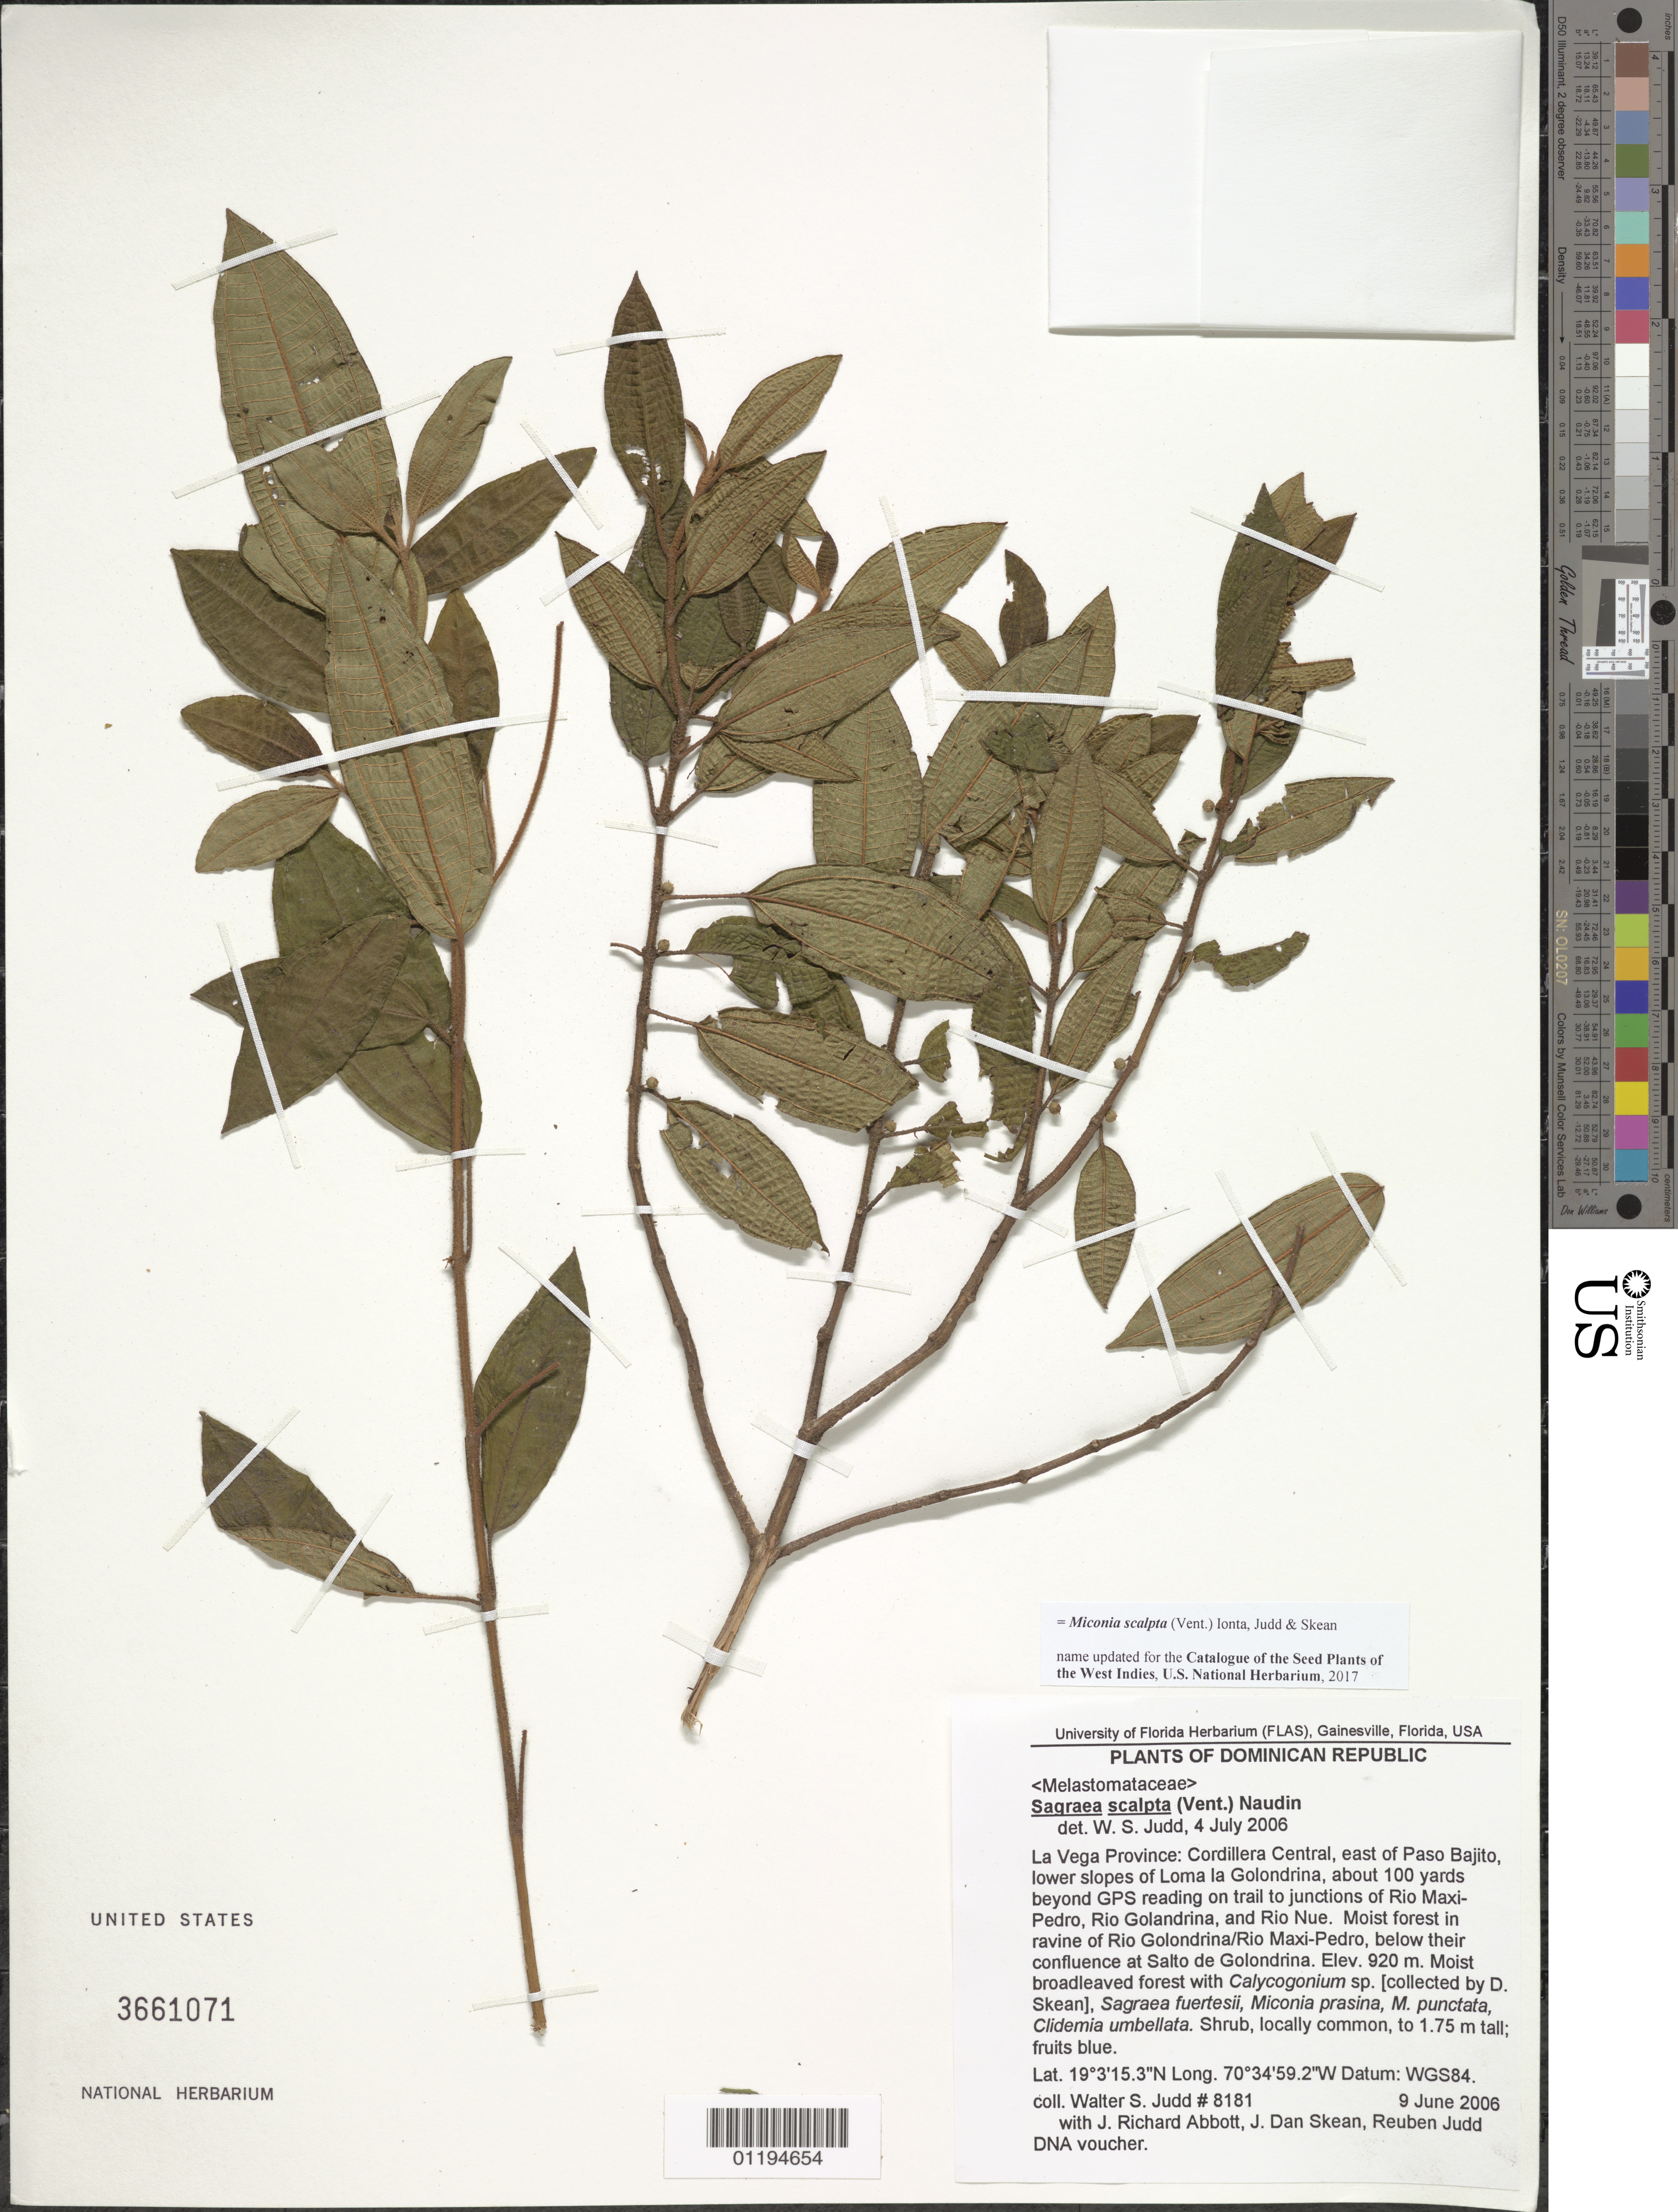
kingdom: Plantae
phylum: Tracheophyta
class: Magnoliopsida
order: Myrtales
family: Melastomataceae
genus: Miconia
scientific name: Miconia scalpta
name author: (Vent.) Ionta et al.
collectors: W. S. Judd, J. R. Abbott, J. Skean & R. Judd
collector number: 8181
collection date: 2006-06-09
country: Dominican Republic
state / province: La Vega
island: Hispaniola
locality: E of Paso Bajito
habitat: Moist broadleaved forest with Calycogonium sp., Sagraea fuertesii, Miconia prasina, M. punctata, clidemia umbellata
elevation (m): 920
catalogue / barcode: US 3661071